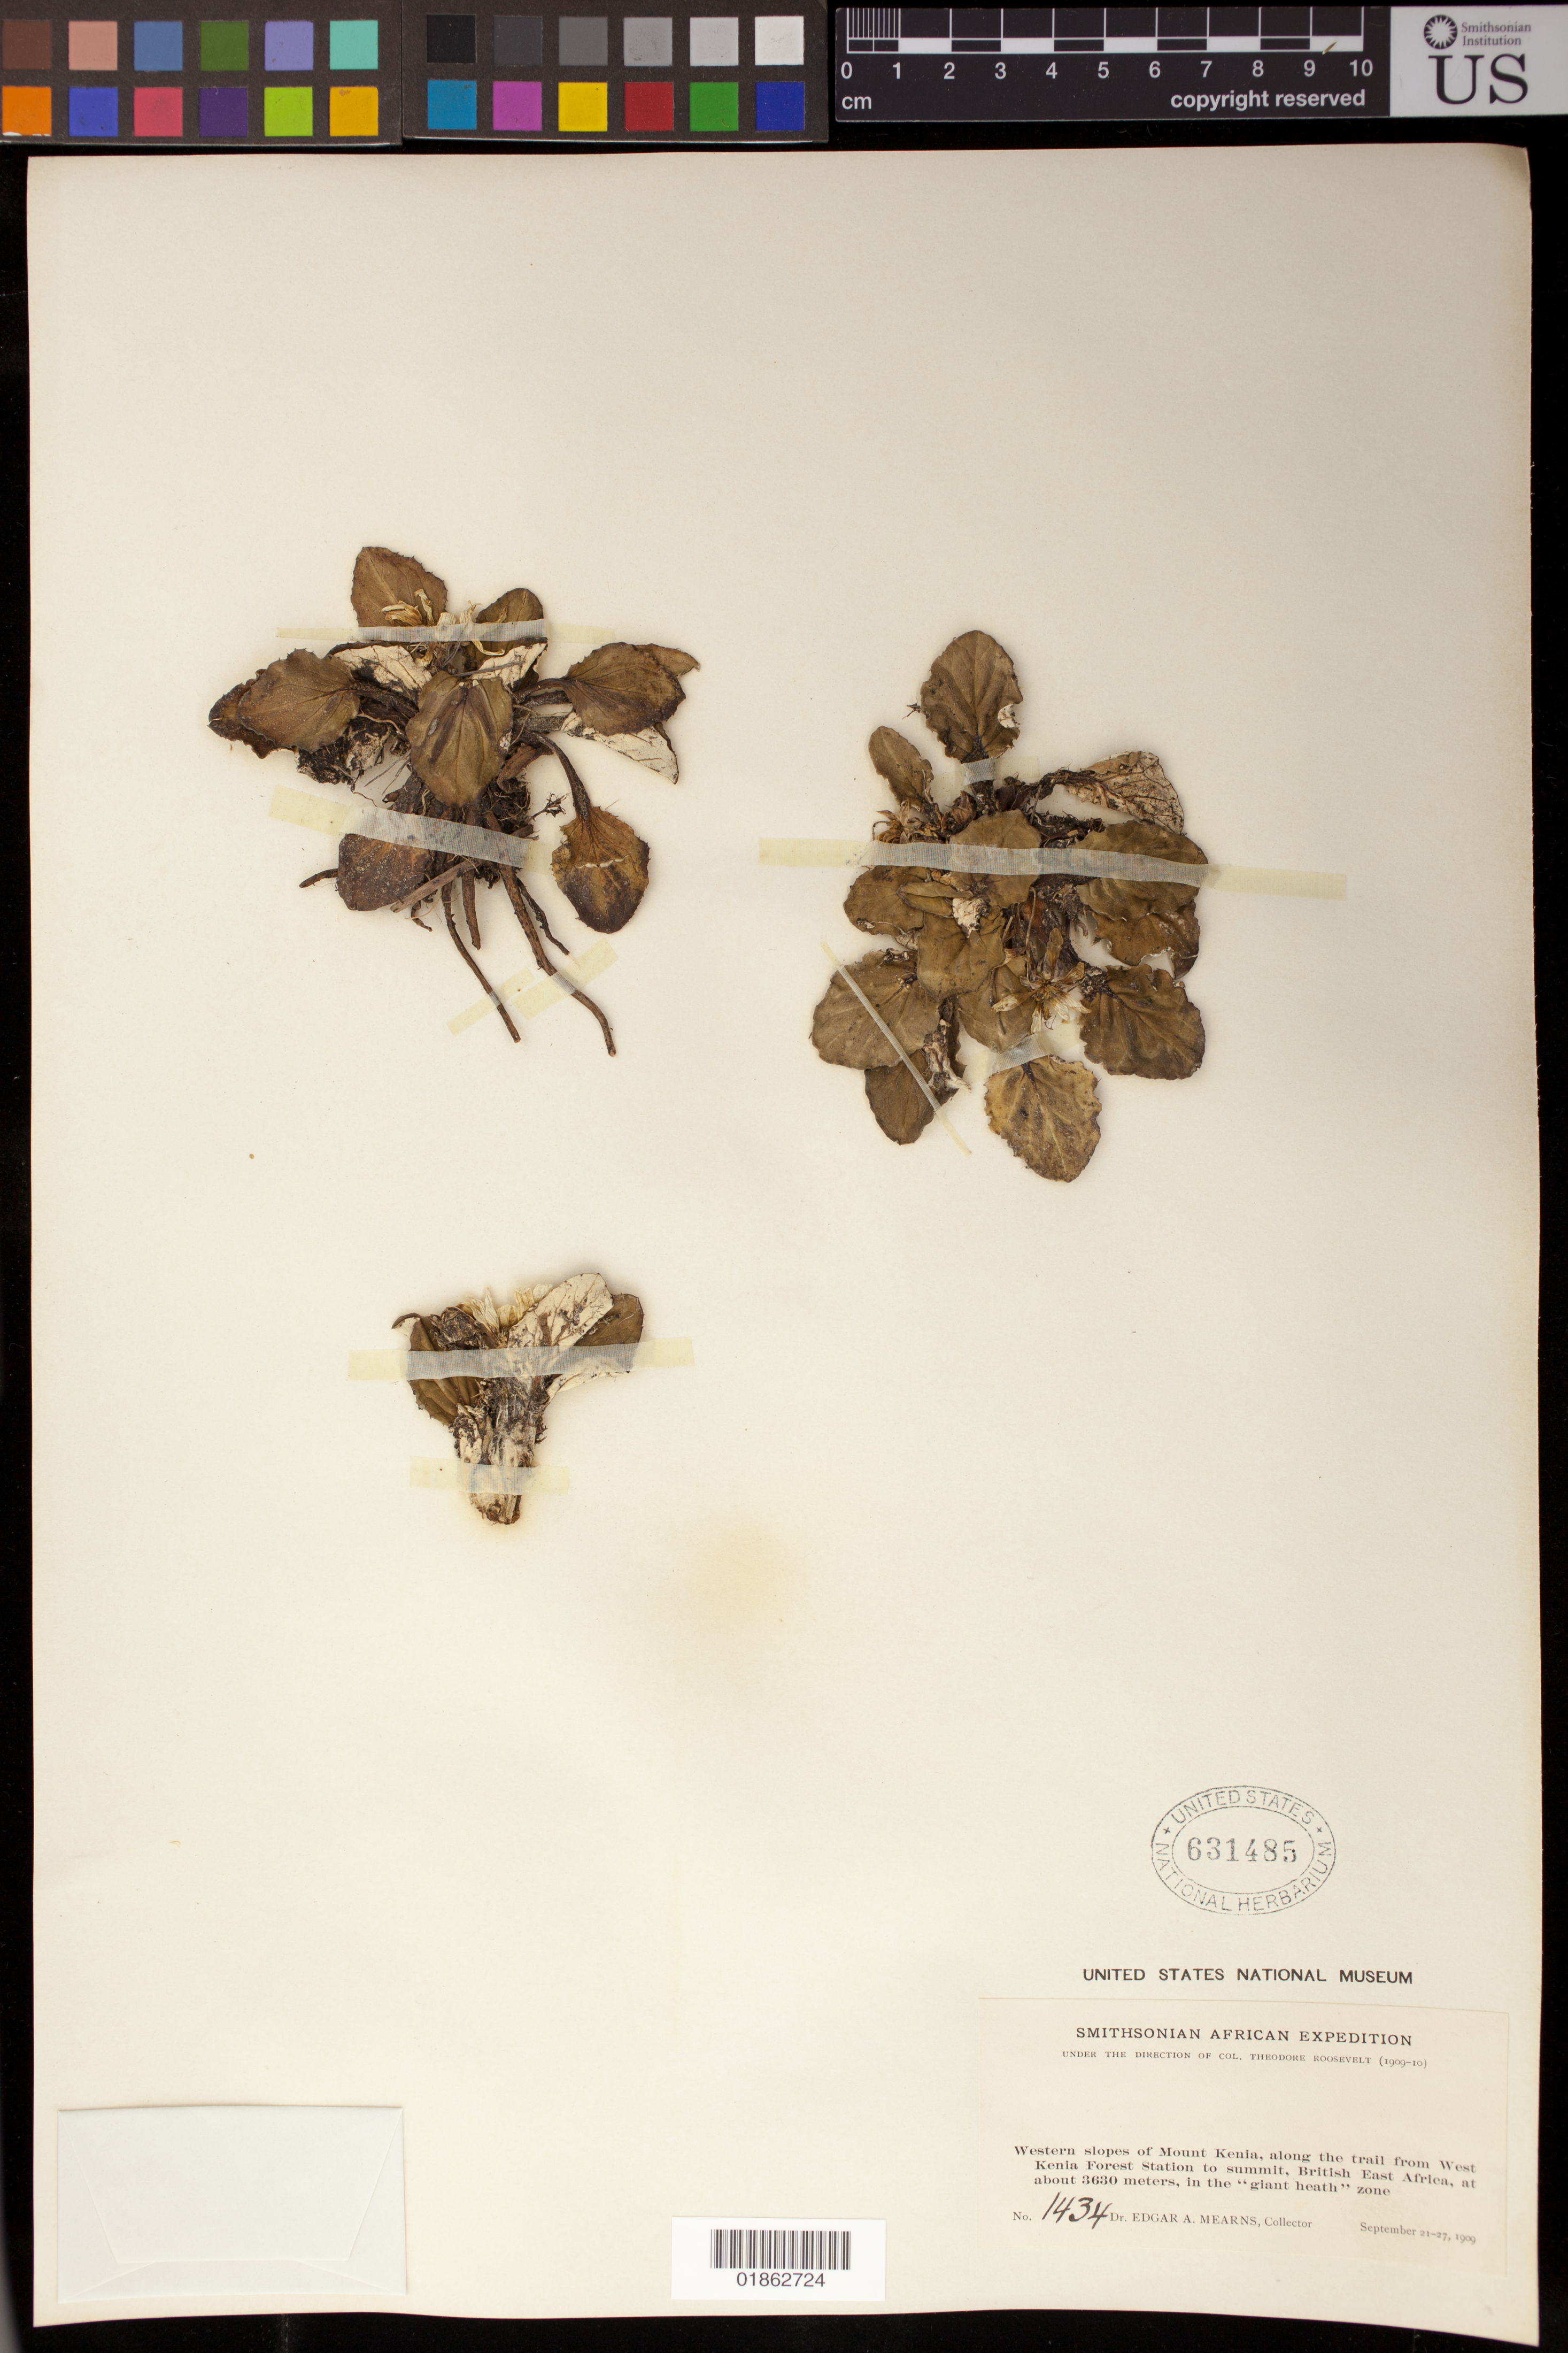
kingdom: Plantae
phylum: Tracheophyta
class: Magnoliopsida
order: Asterales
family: Asteraceae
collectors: E. A. Mearns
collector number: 1434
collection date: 1909-09-21/1909-09-27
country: Kenya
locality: Western slopes of Mount Kenia, along the trail from West Kenia Forest Station to summit, British East Africa, in the "giant heath" zone.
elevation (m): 3630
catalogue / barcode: US 631485